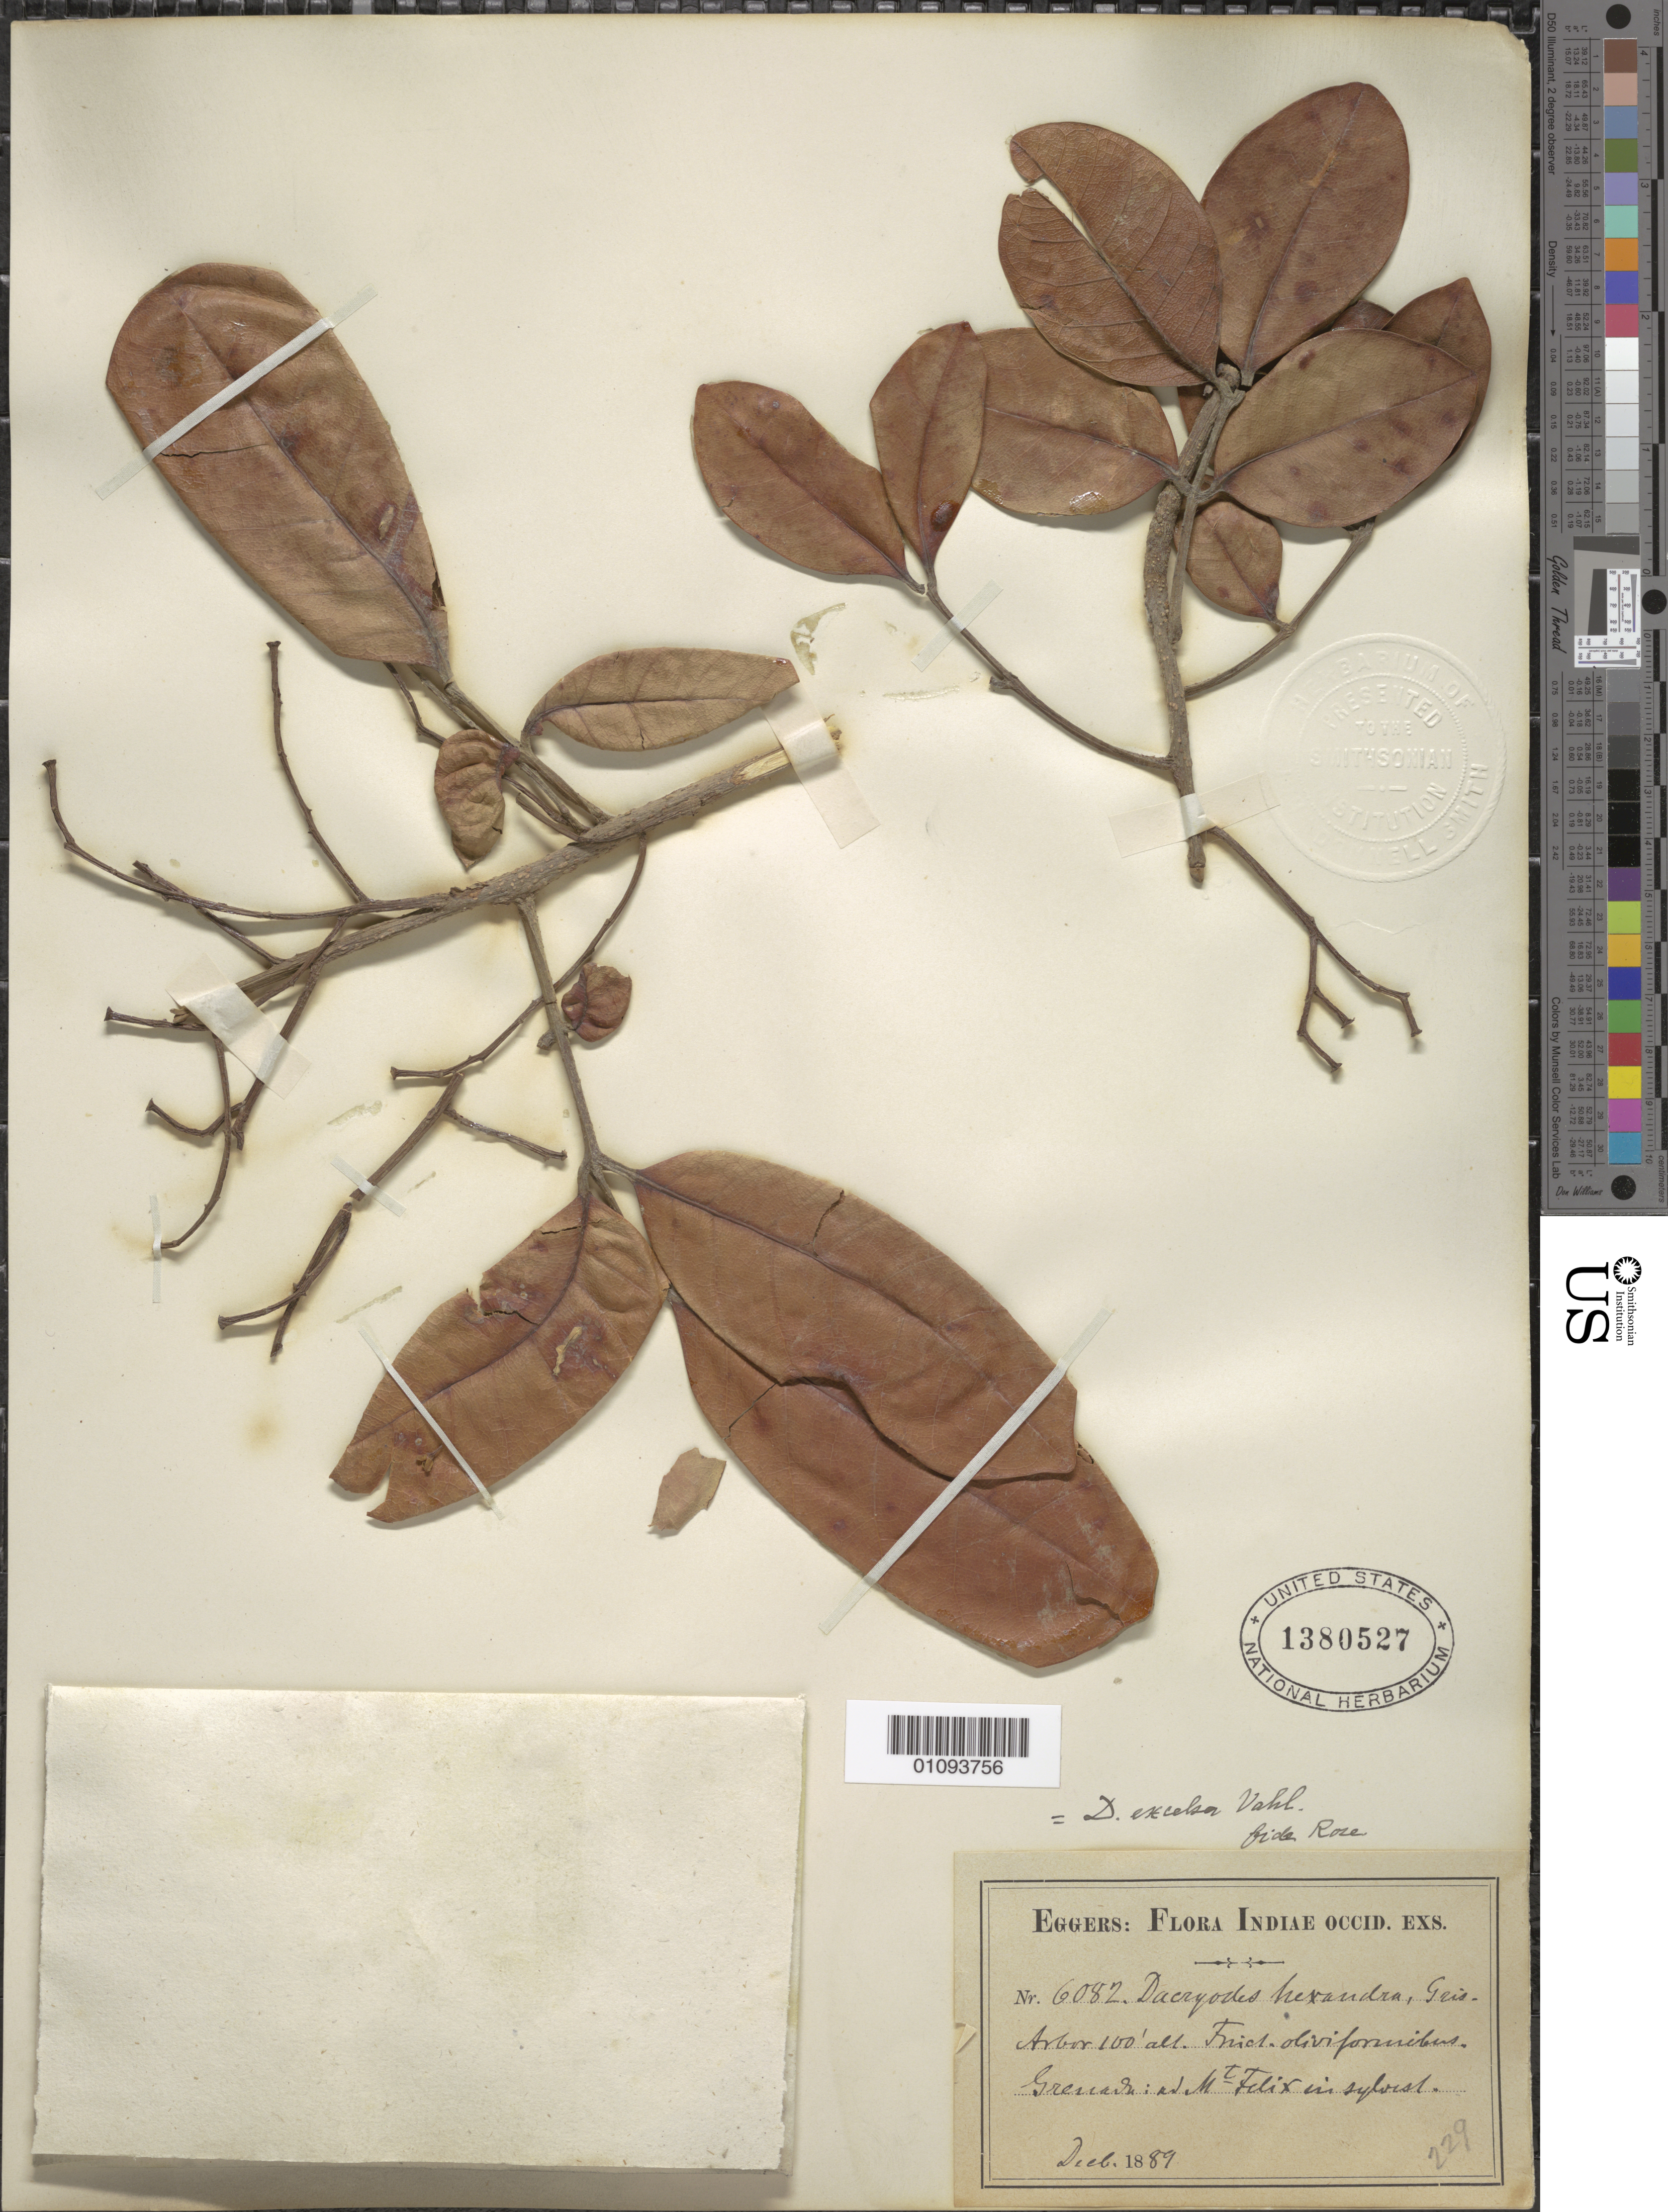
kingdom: Plantae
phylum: Tracheophyta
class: Magnoliopsida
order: Sapindales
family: Burseraceae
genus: Dacryodes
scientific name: Dacryodes hexandra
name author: (Ham.) Griseb.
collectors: H. F. A. von Eggers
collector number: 6082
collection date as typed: Dec 1899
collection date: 1899-12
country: Grenada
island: Grenada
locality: Mt. Felix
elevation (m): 30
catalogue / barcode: US 1380527